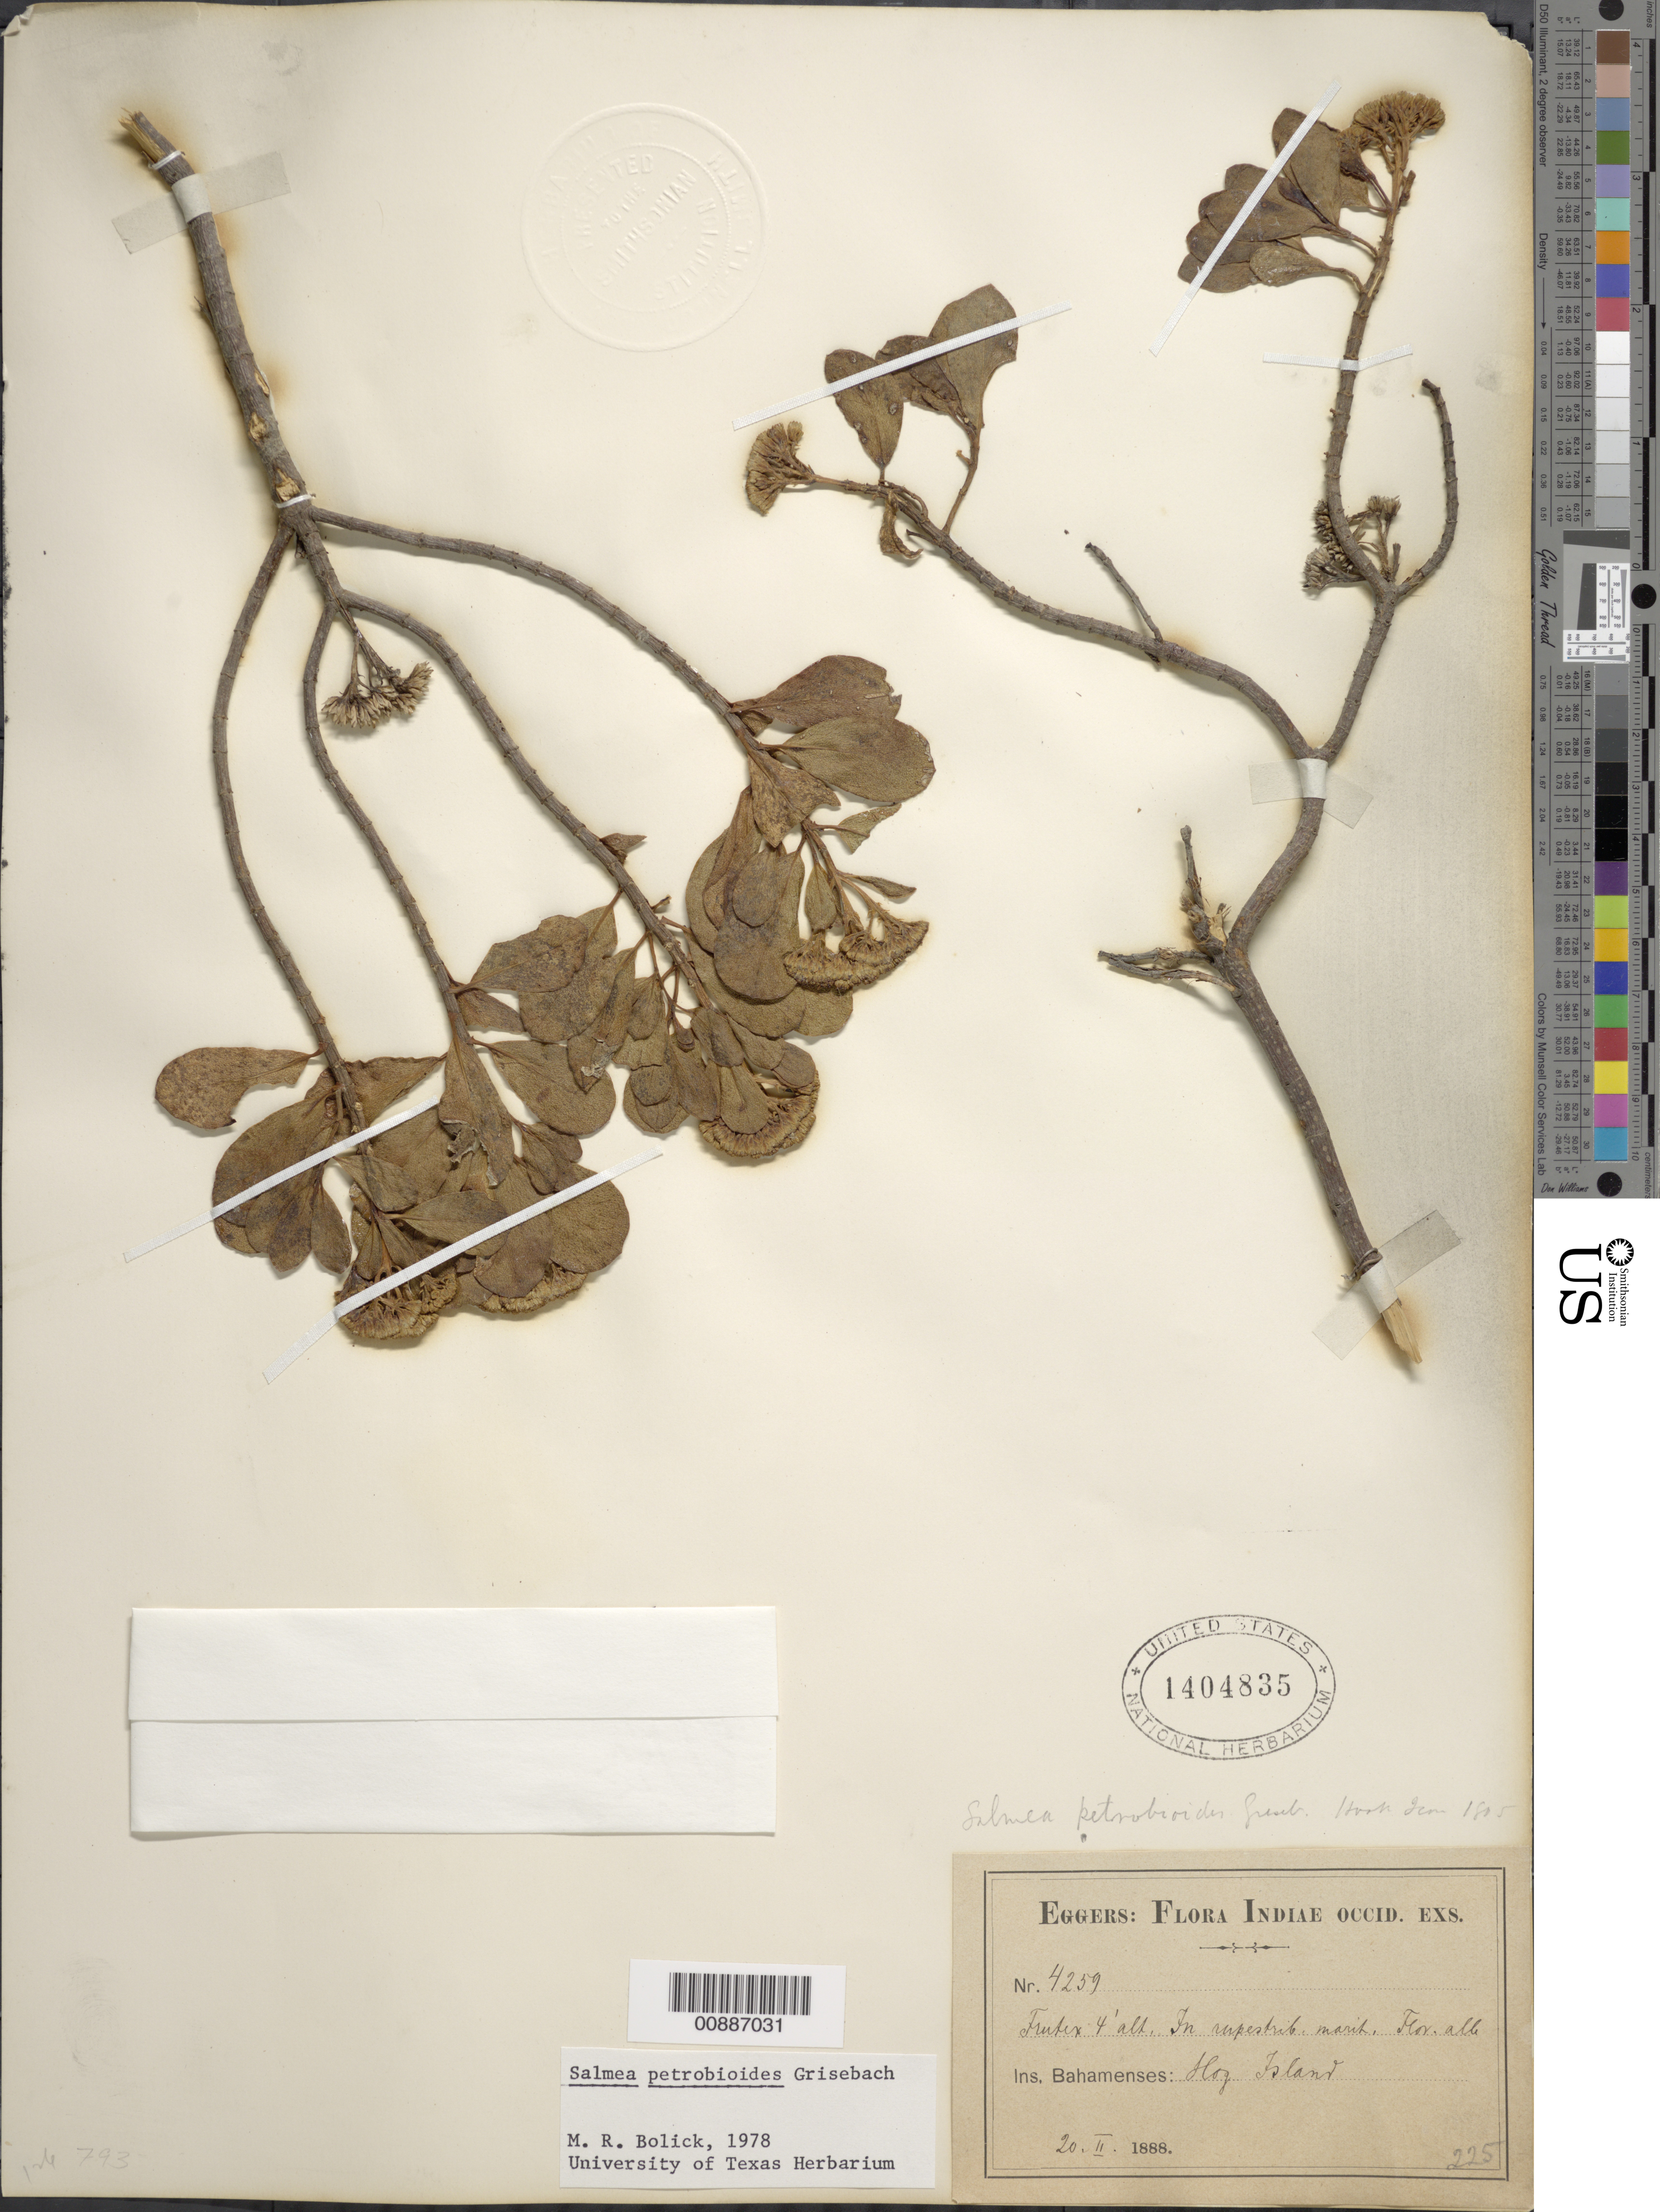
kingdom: Plantae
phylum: Tracheophyta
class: Magnoliopsida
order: Asterales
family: Asteraceae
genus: Salmea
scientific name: Salmea petrobioides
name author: Griseb.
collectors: H. F. A. von Eggers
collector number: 4259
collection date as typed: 20 Feb 1888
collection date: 1888-02-20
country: Bahamas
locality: Hog Island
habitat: In rupestrib. (sp?) marit.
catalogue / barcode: US 1404835